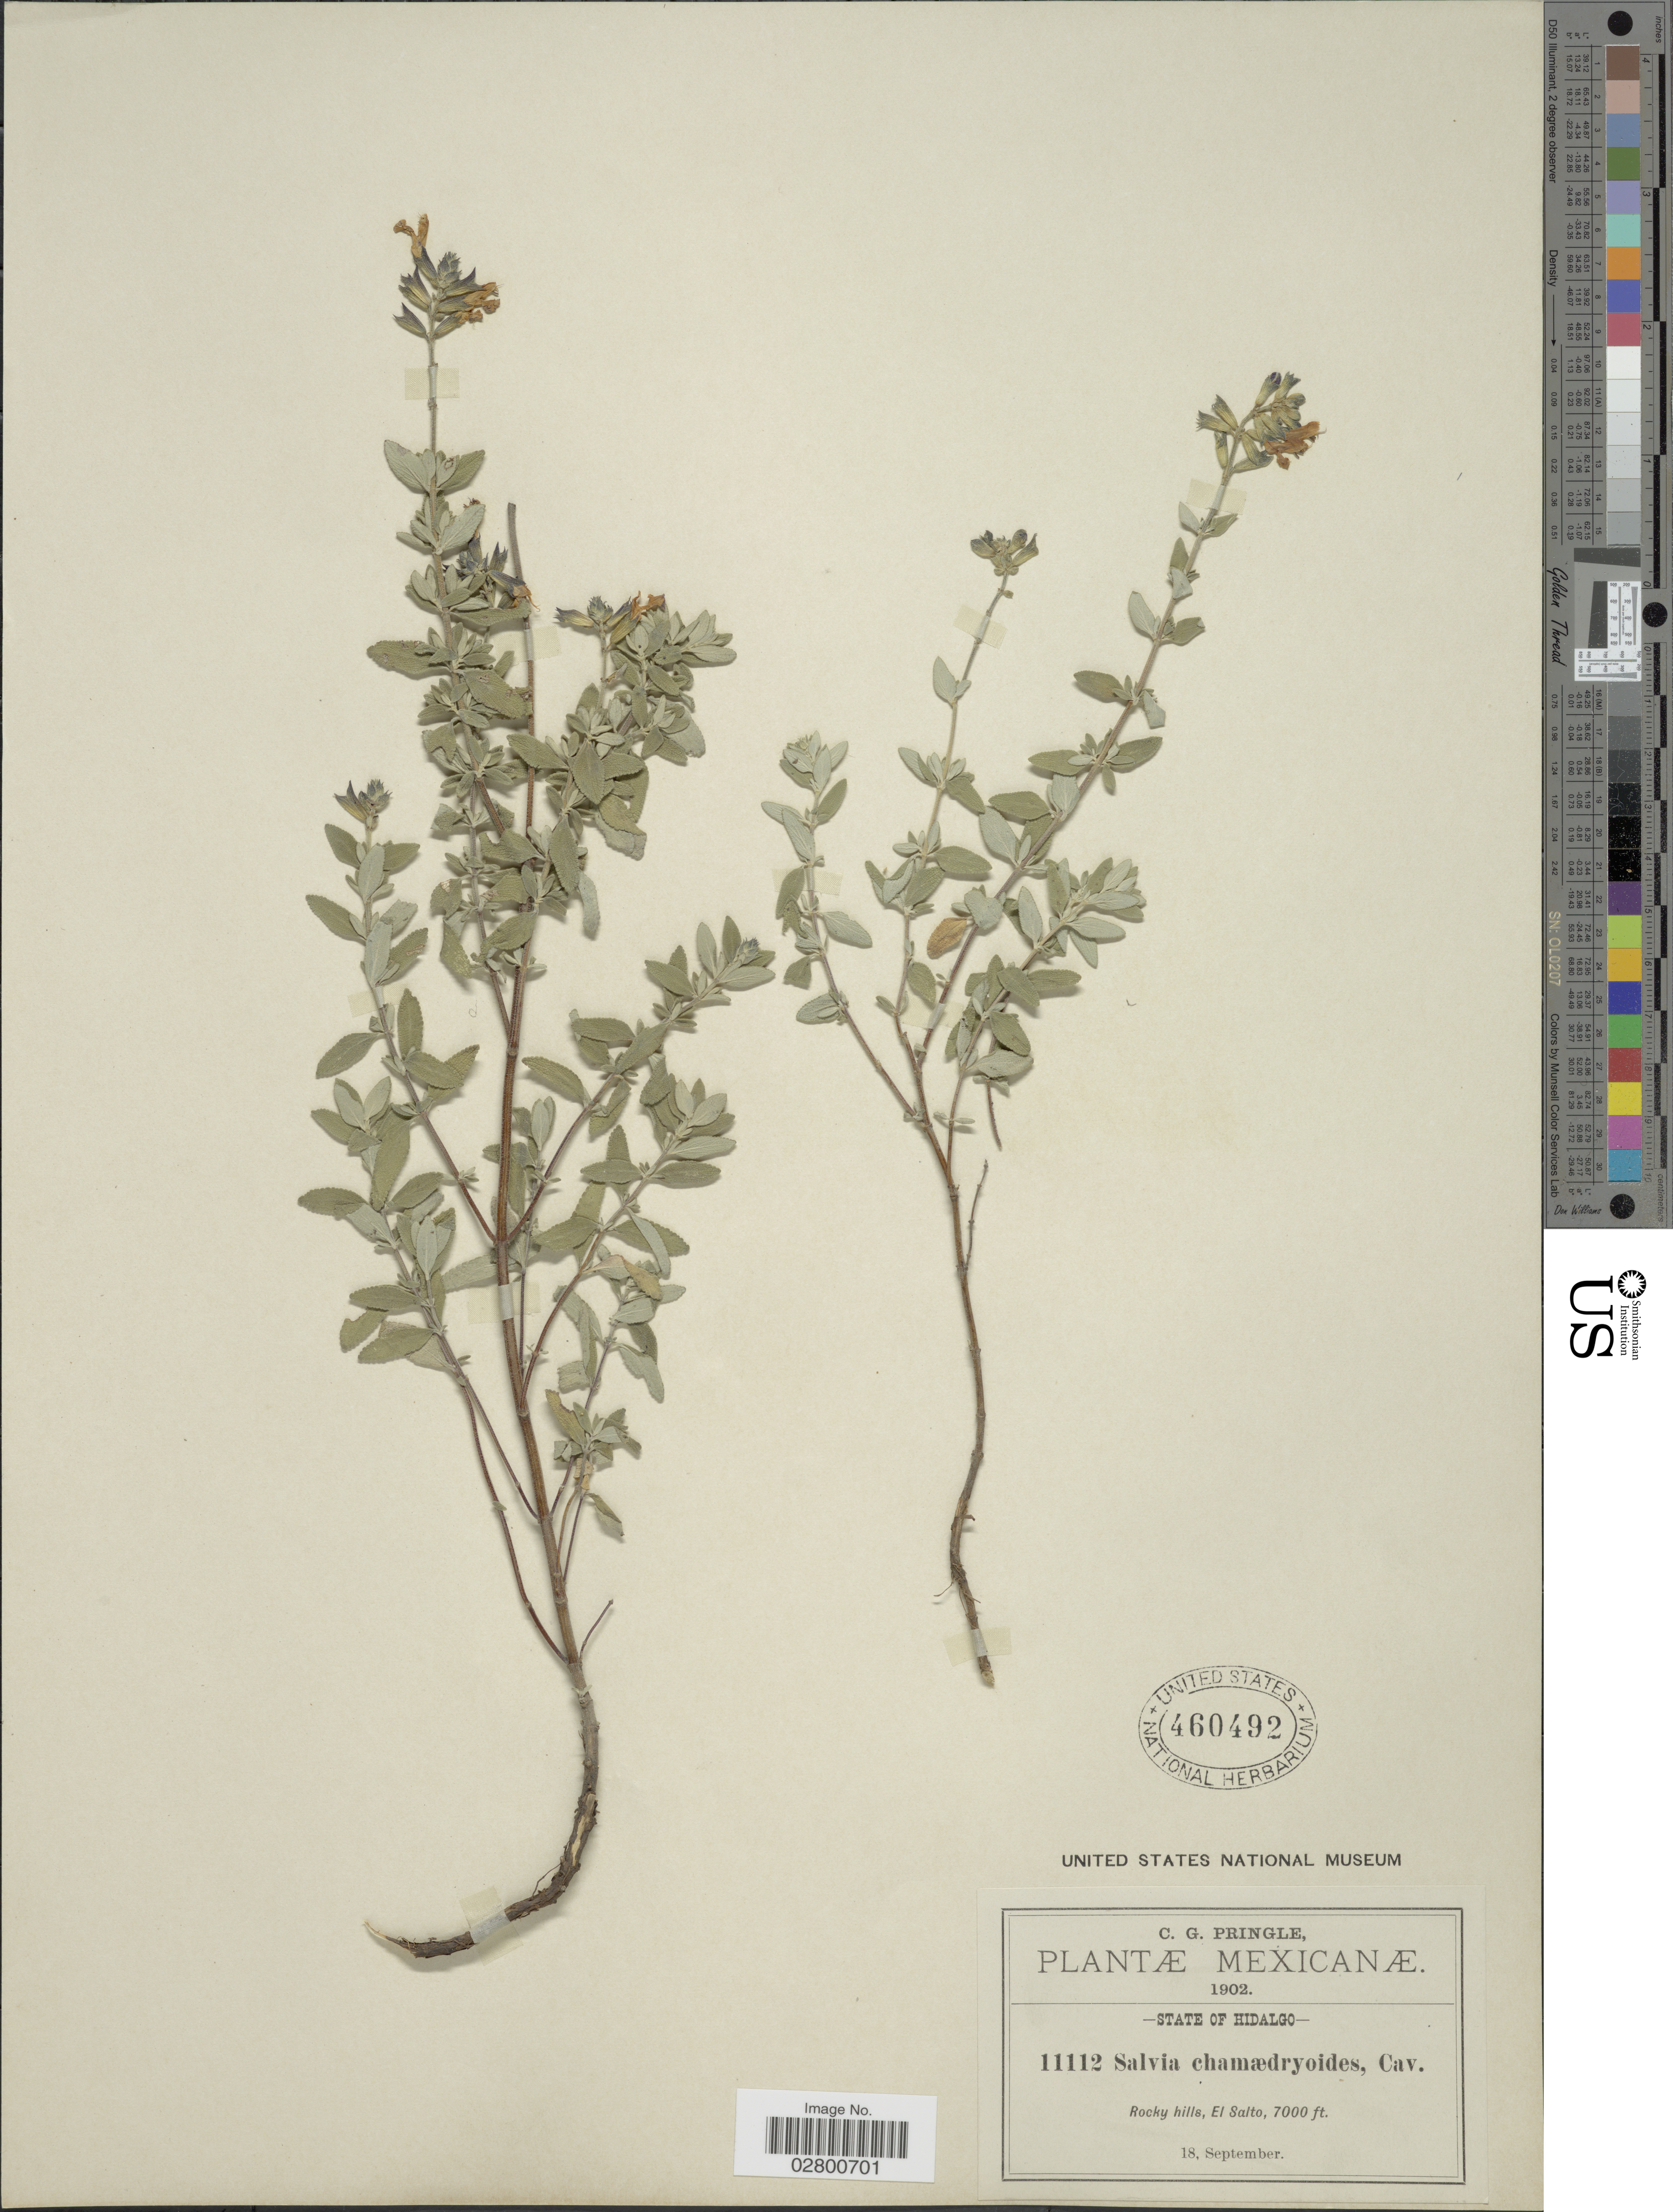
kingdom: Plantae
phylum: Tracheophyta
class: Magnoliopsida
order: Lamiales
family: Lamiaceae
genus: Salvia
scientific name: Salvia chamaedryoides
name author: Cav.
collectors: C. G. Pringle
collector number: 11112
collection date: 1902-09-18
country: Mexico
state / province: Hidalgo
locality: Rocky hills, El Salto.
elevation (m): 2134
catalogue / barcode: US 460492